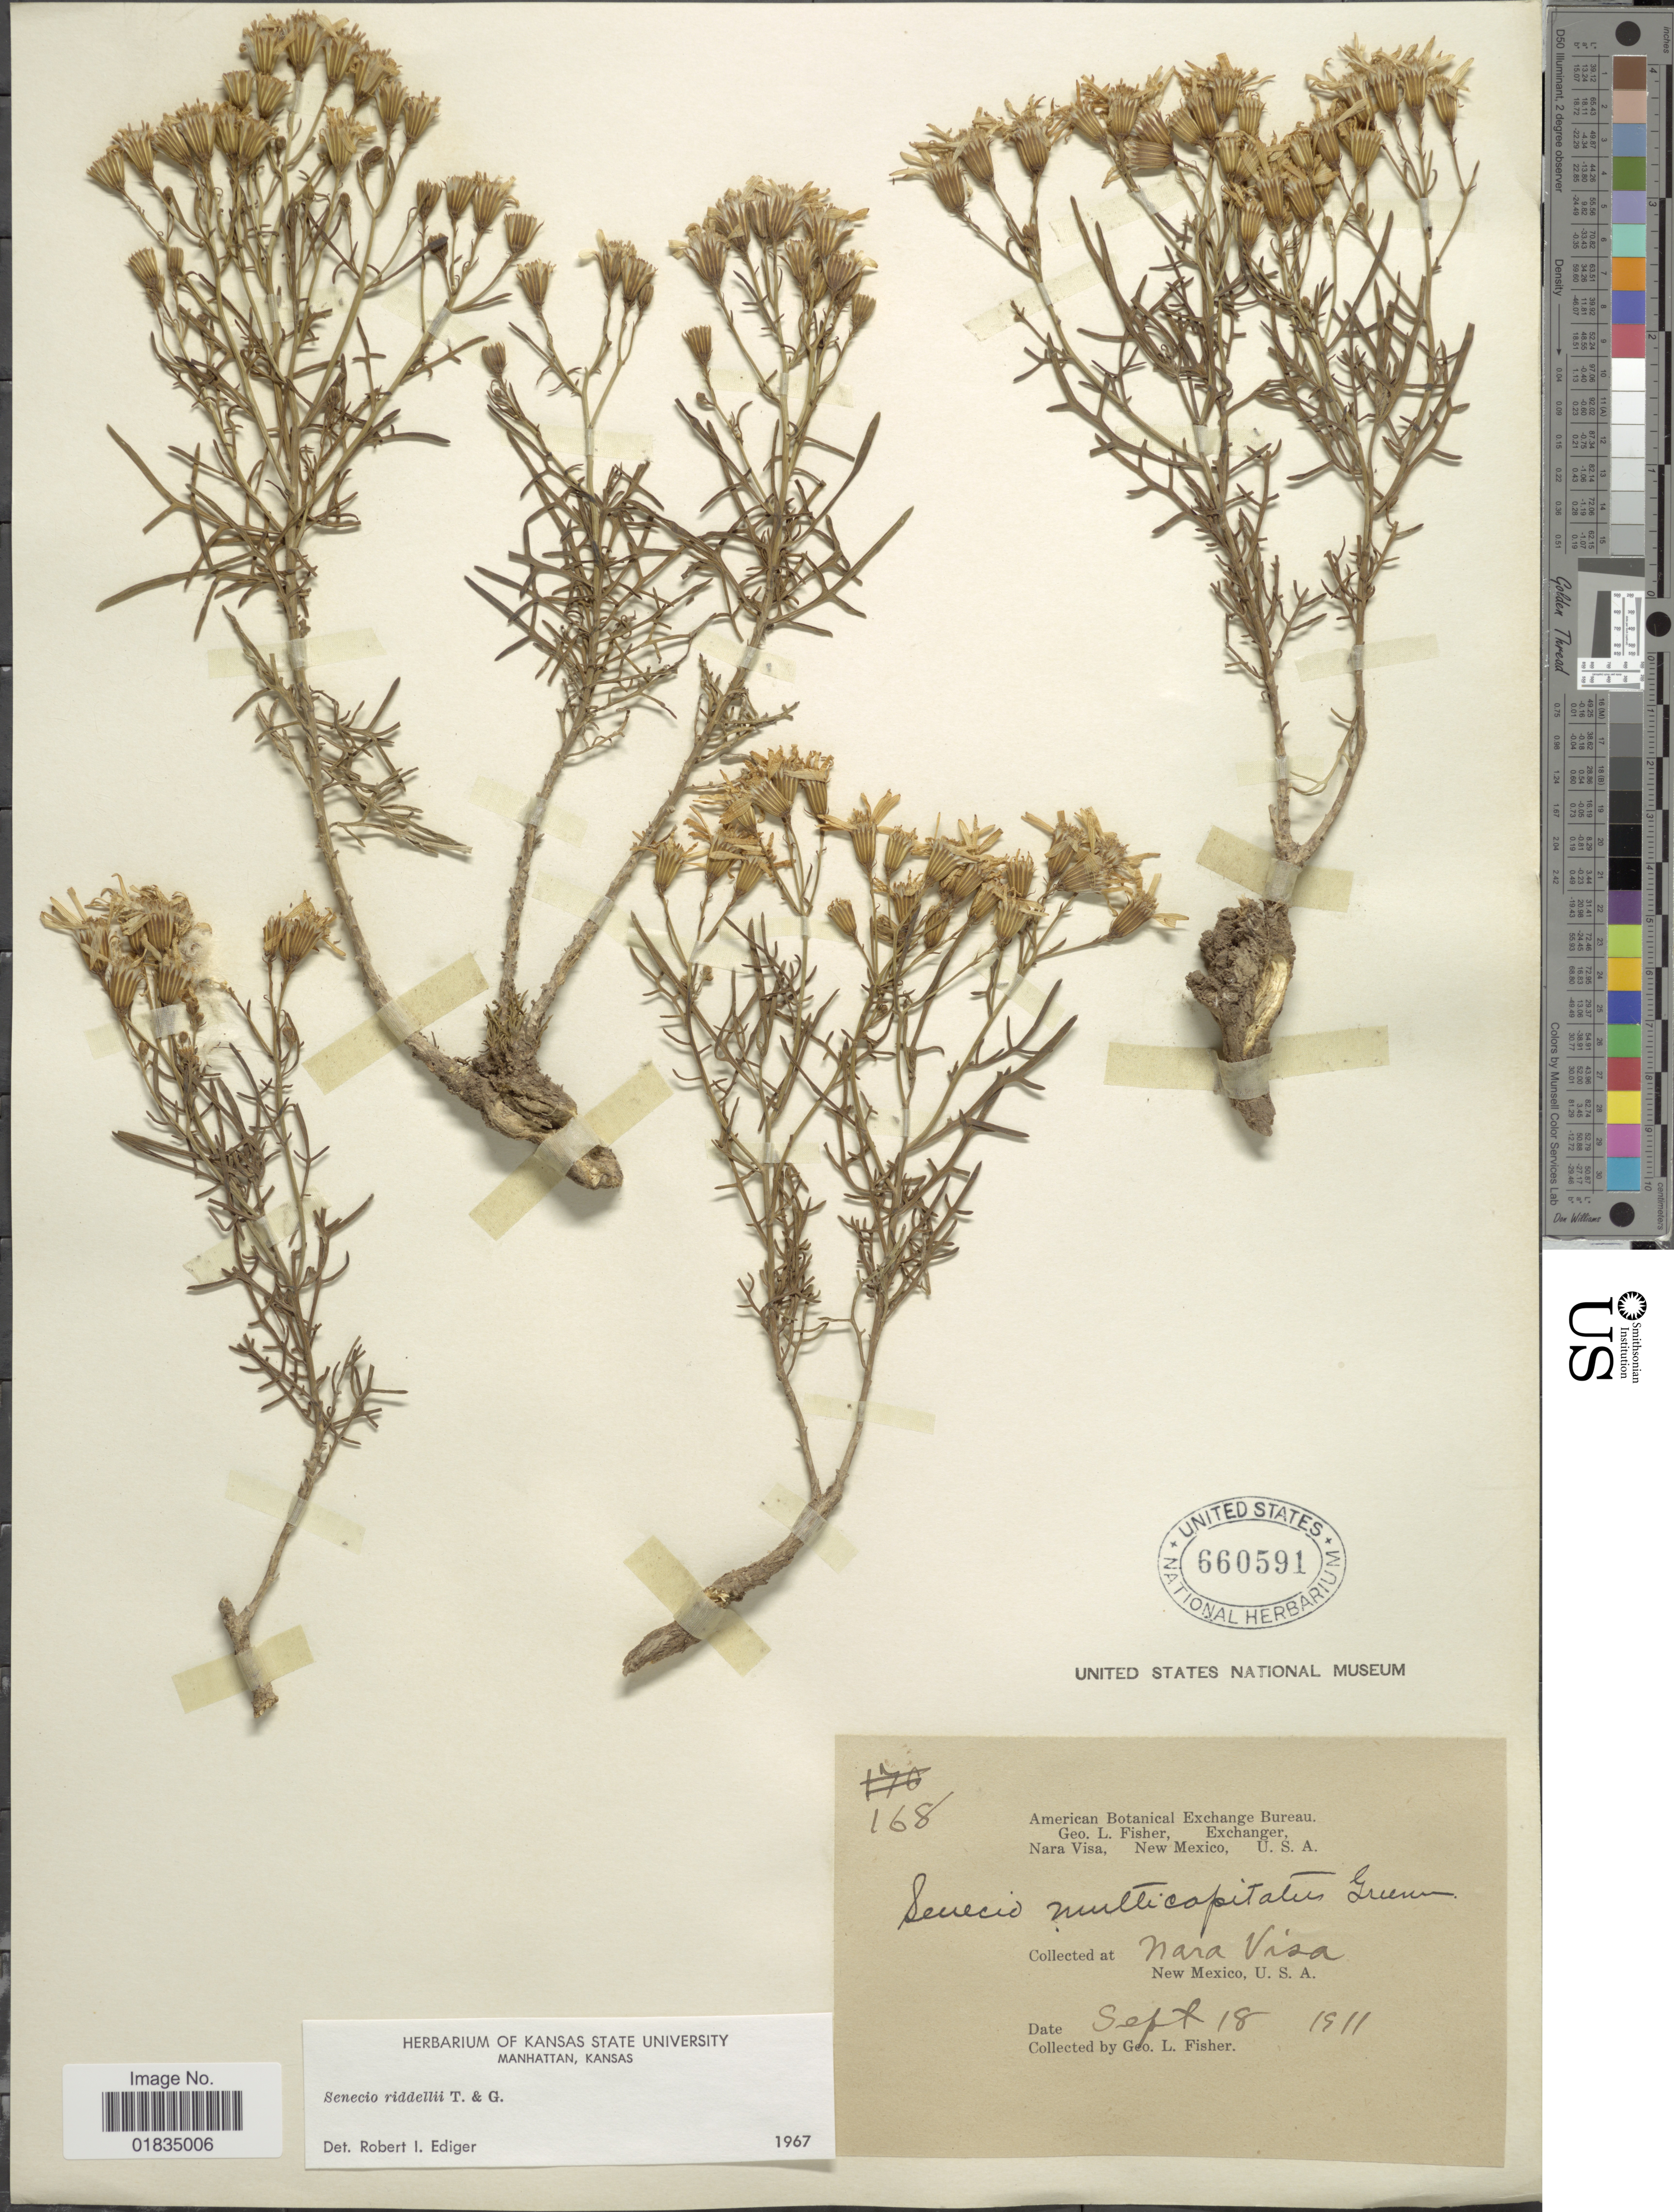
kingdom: Plantae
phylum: Tracheophyta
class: Magnoliopsida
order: Asterales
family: Asteraceae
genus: Senecio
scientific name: Senecio riddellii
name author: Torr. & A. Gray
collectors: G. L. Fisher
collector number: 168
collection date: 1911-09-18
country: United States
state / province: New Mexico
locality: Nara Visa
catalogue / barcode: US 660591